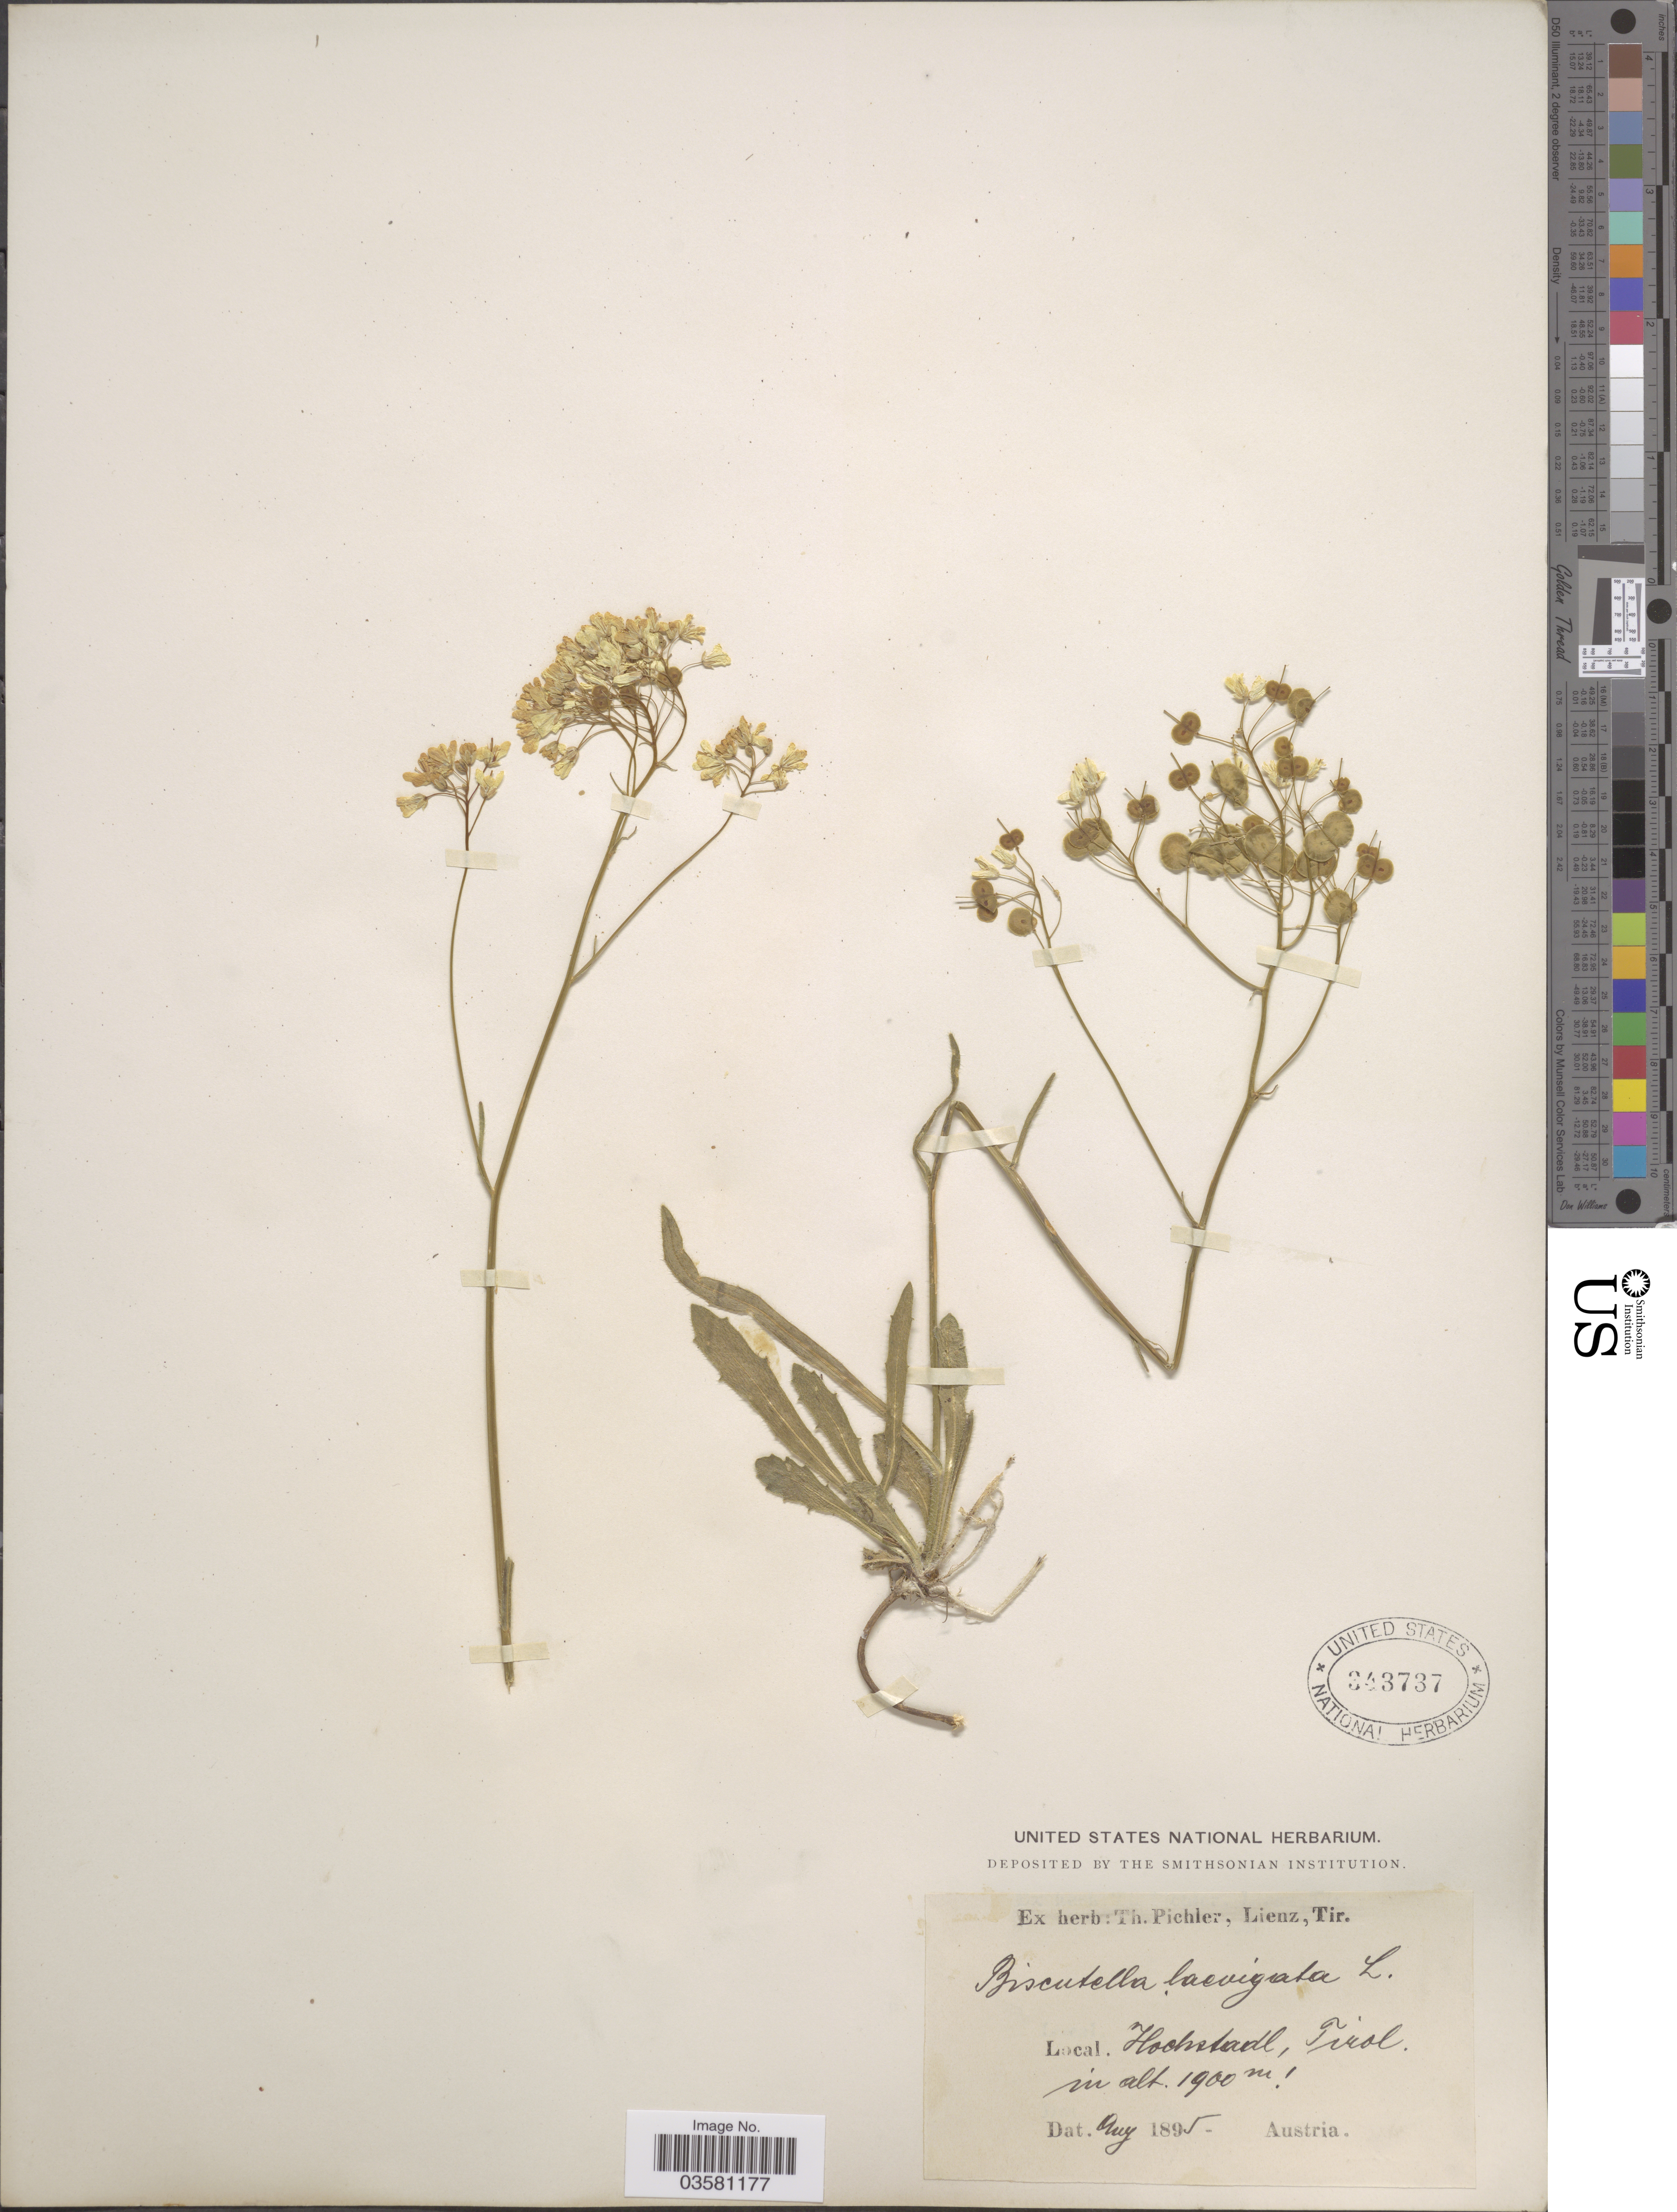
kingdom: Plantae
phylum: Tracheophyta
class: Magnoliopsida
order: Brassicales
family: Brassicaceae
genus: Biscutella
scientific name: Biscutella laevigata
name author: L.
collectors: ex herb. T. Pichler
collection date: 1895-08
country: Austria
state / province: Tirol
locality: Hochstadl.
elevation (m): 1900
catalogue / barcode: US 343737